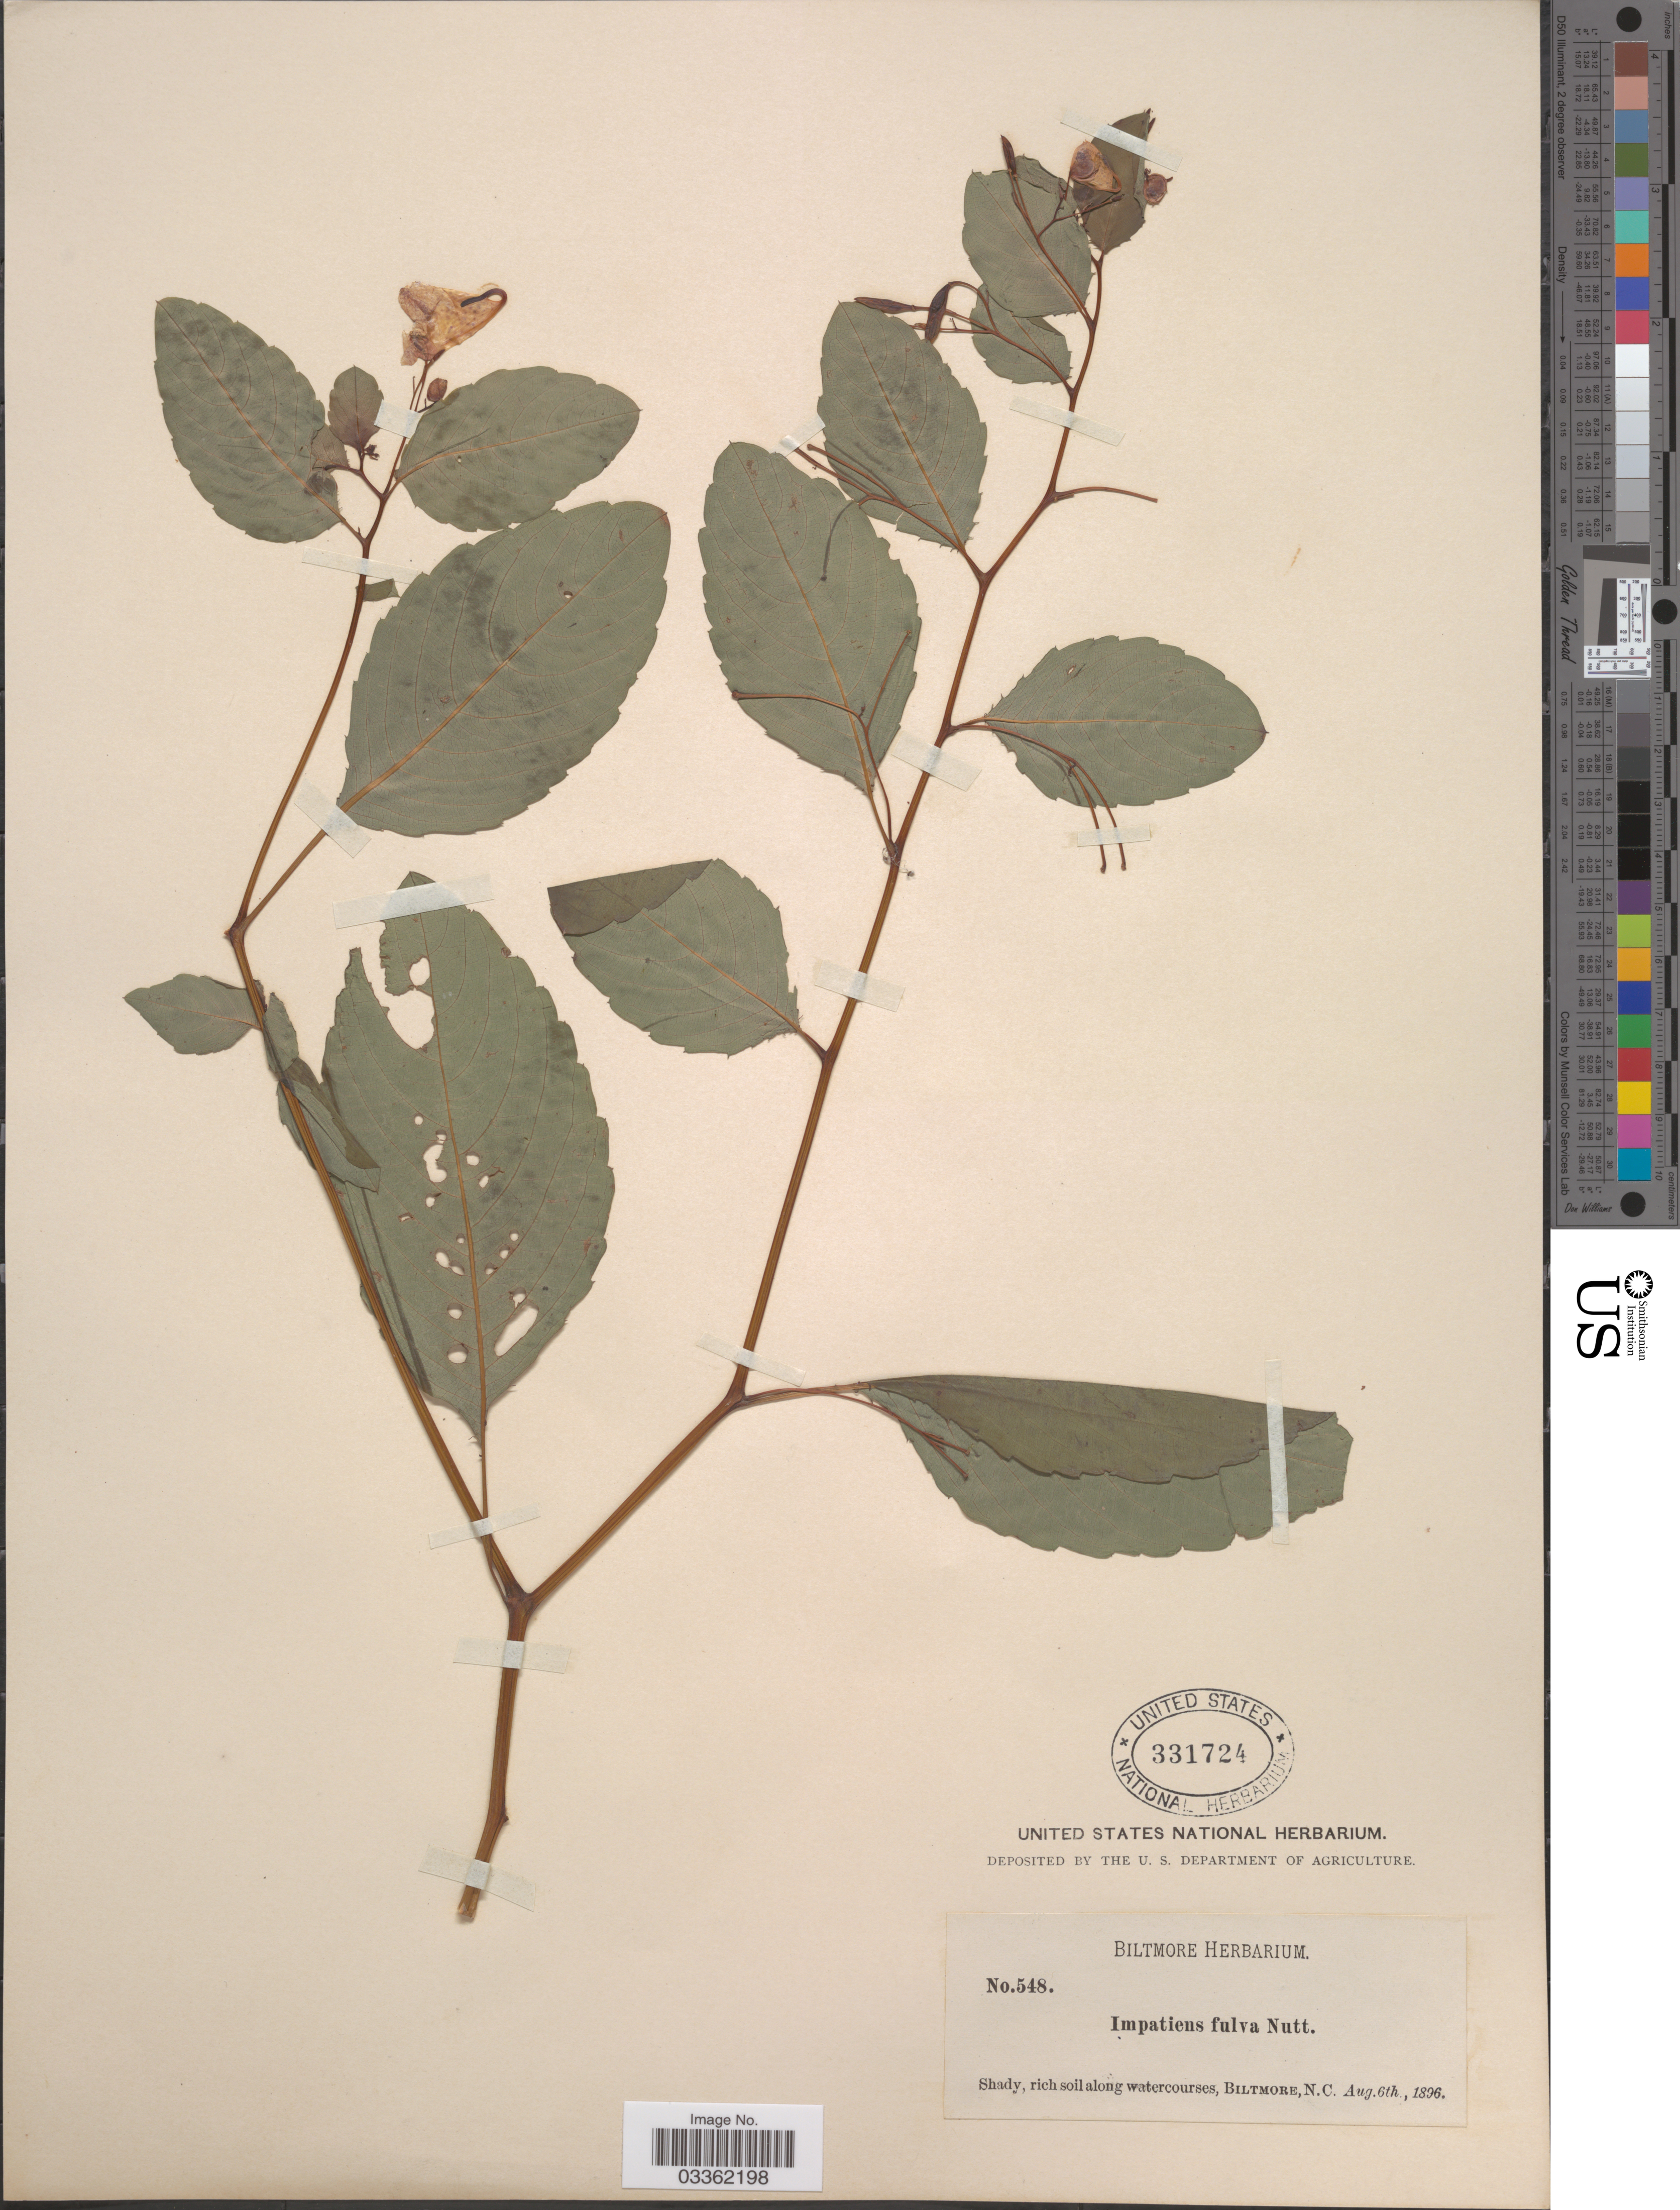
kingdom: Plantae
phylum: Tracheophyta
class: Magnoliopsida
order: Ericales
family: Balsaminaceae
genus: Impatiens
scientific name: Impatiens capensis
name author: Meerb.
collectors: ex herb. Biltmore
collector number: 548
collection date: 1896-08-06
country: United States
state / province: North Carolina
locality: Biltmore.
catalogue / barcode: US 331724